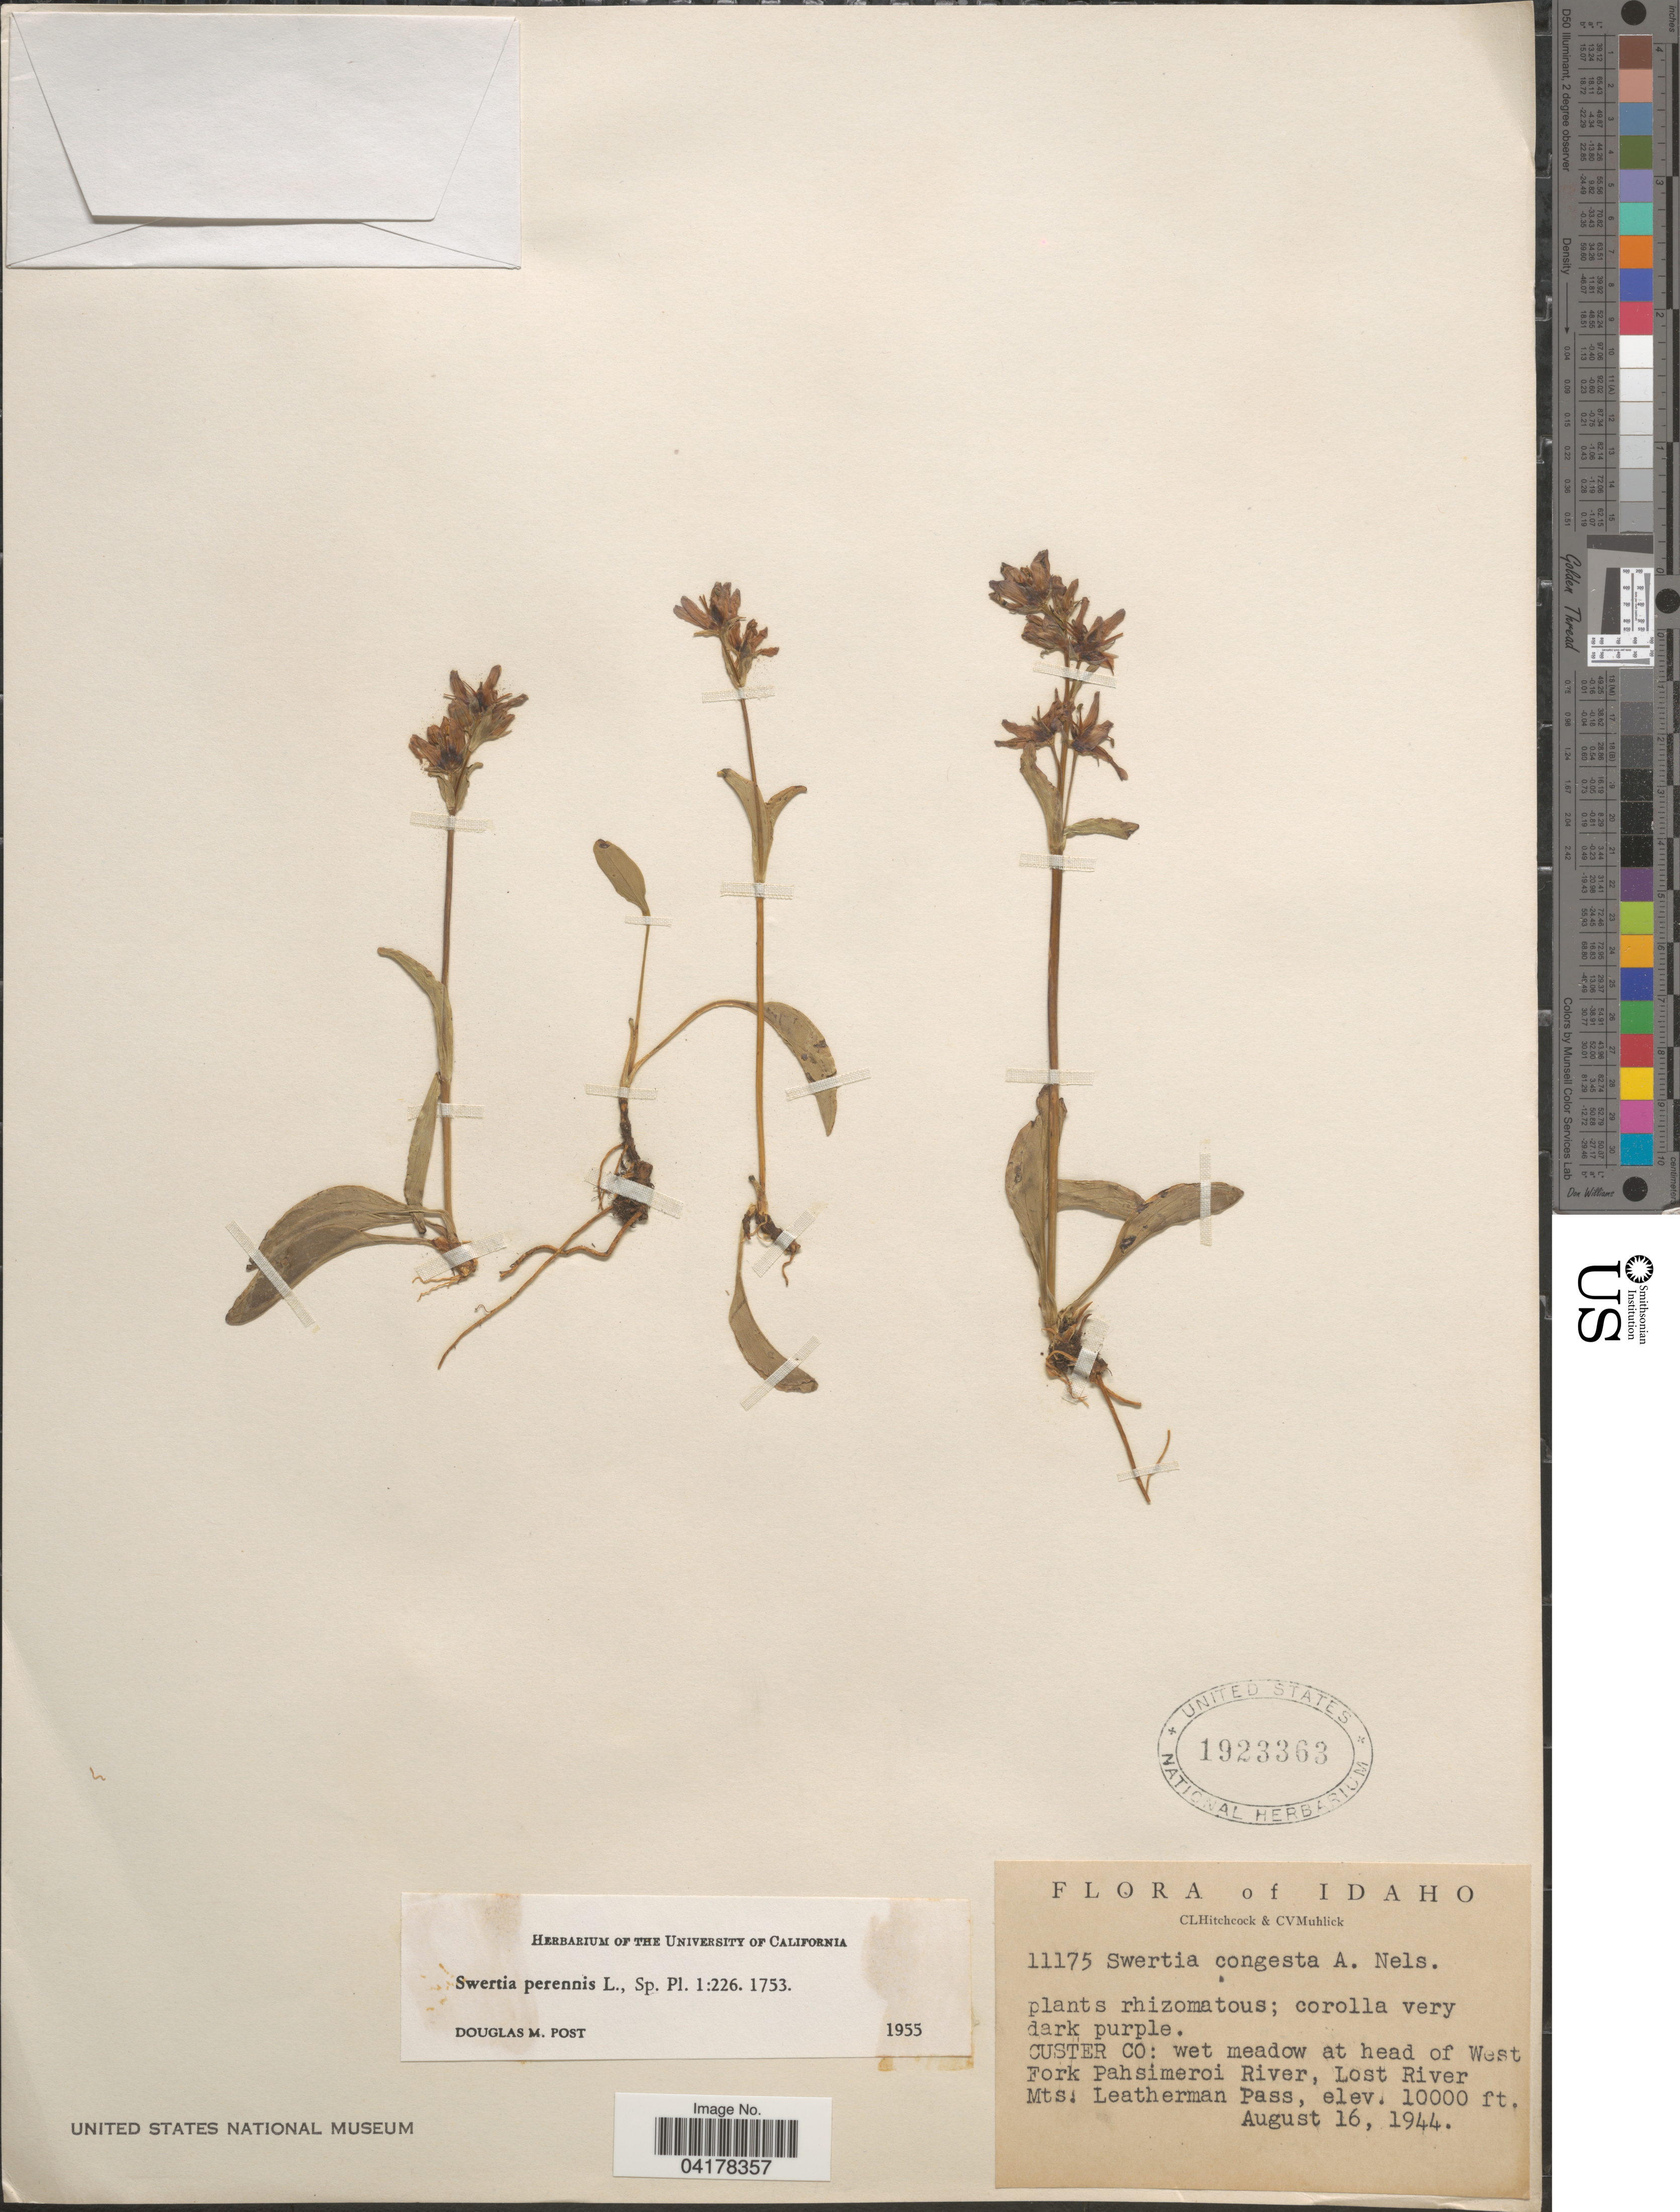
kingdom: Plantae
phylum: Tracheophyta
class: Magnoliopsida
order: Gentianales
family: Gentianaceae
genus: Swertia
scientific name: Swertia perennis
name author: L.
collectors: C. L. Hitchcock & C. V. Muhlick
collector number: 11175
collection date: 1944-08-16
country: United States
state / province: Idaho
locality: Custer Co: wet meadoa at head of West Fork Pahsimeroi River, Lost River Mts. Leatherman Pass.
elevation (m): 3048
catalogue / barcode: US 1923363